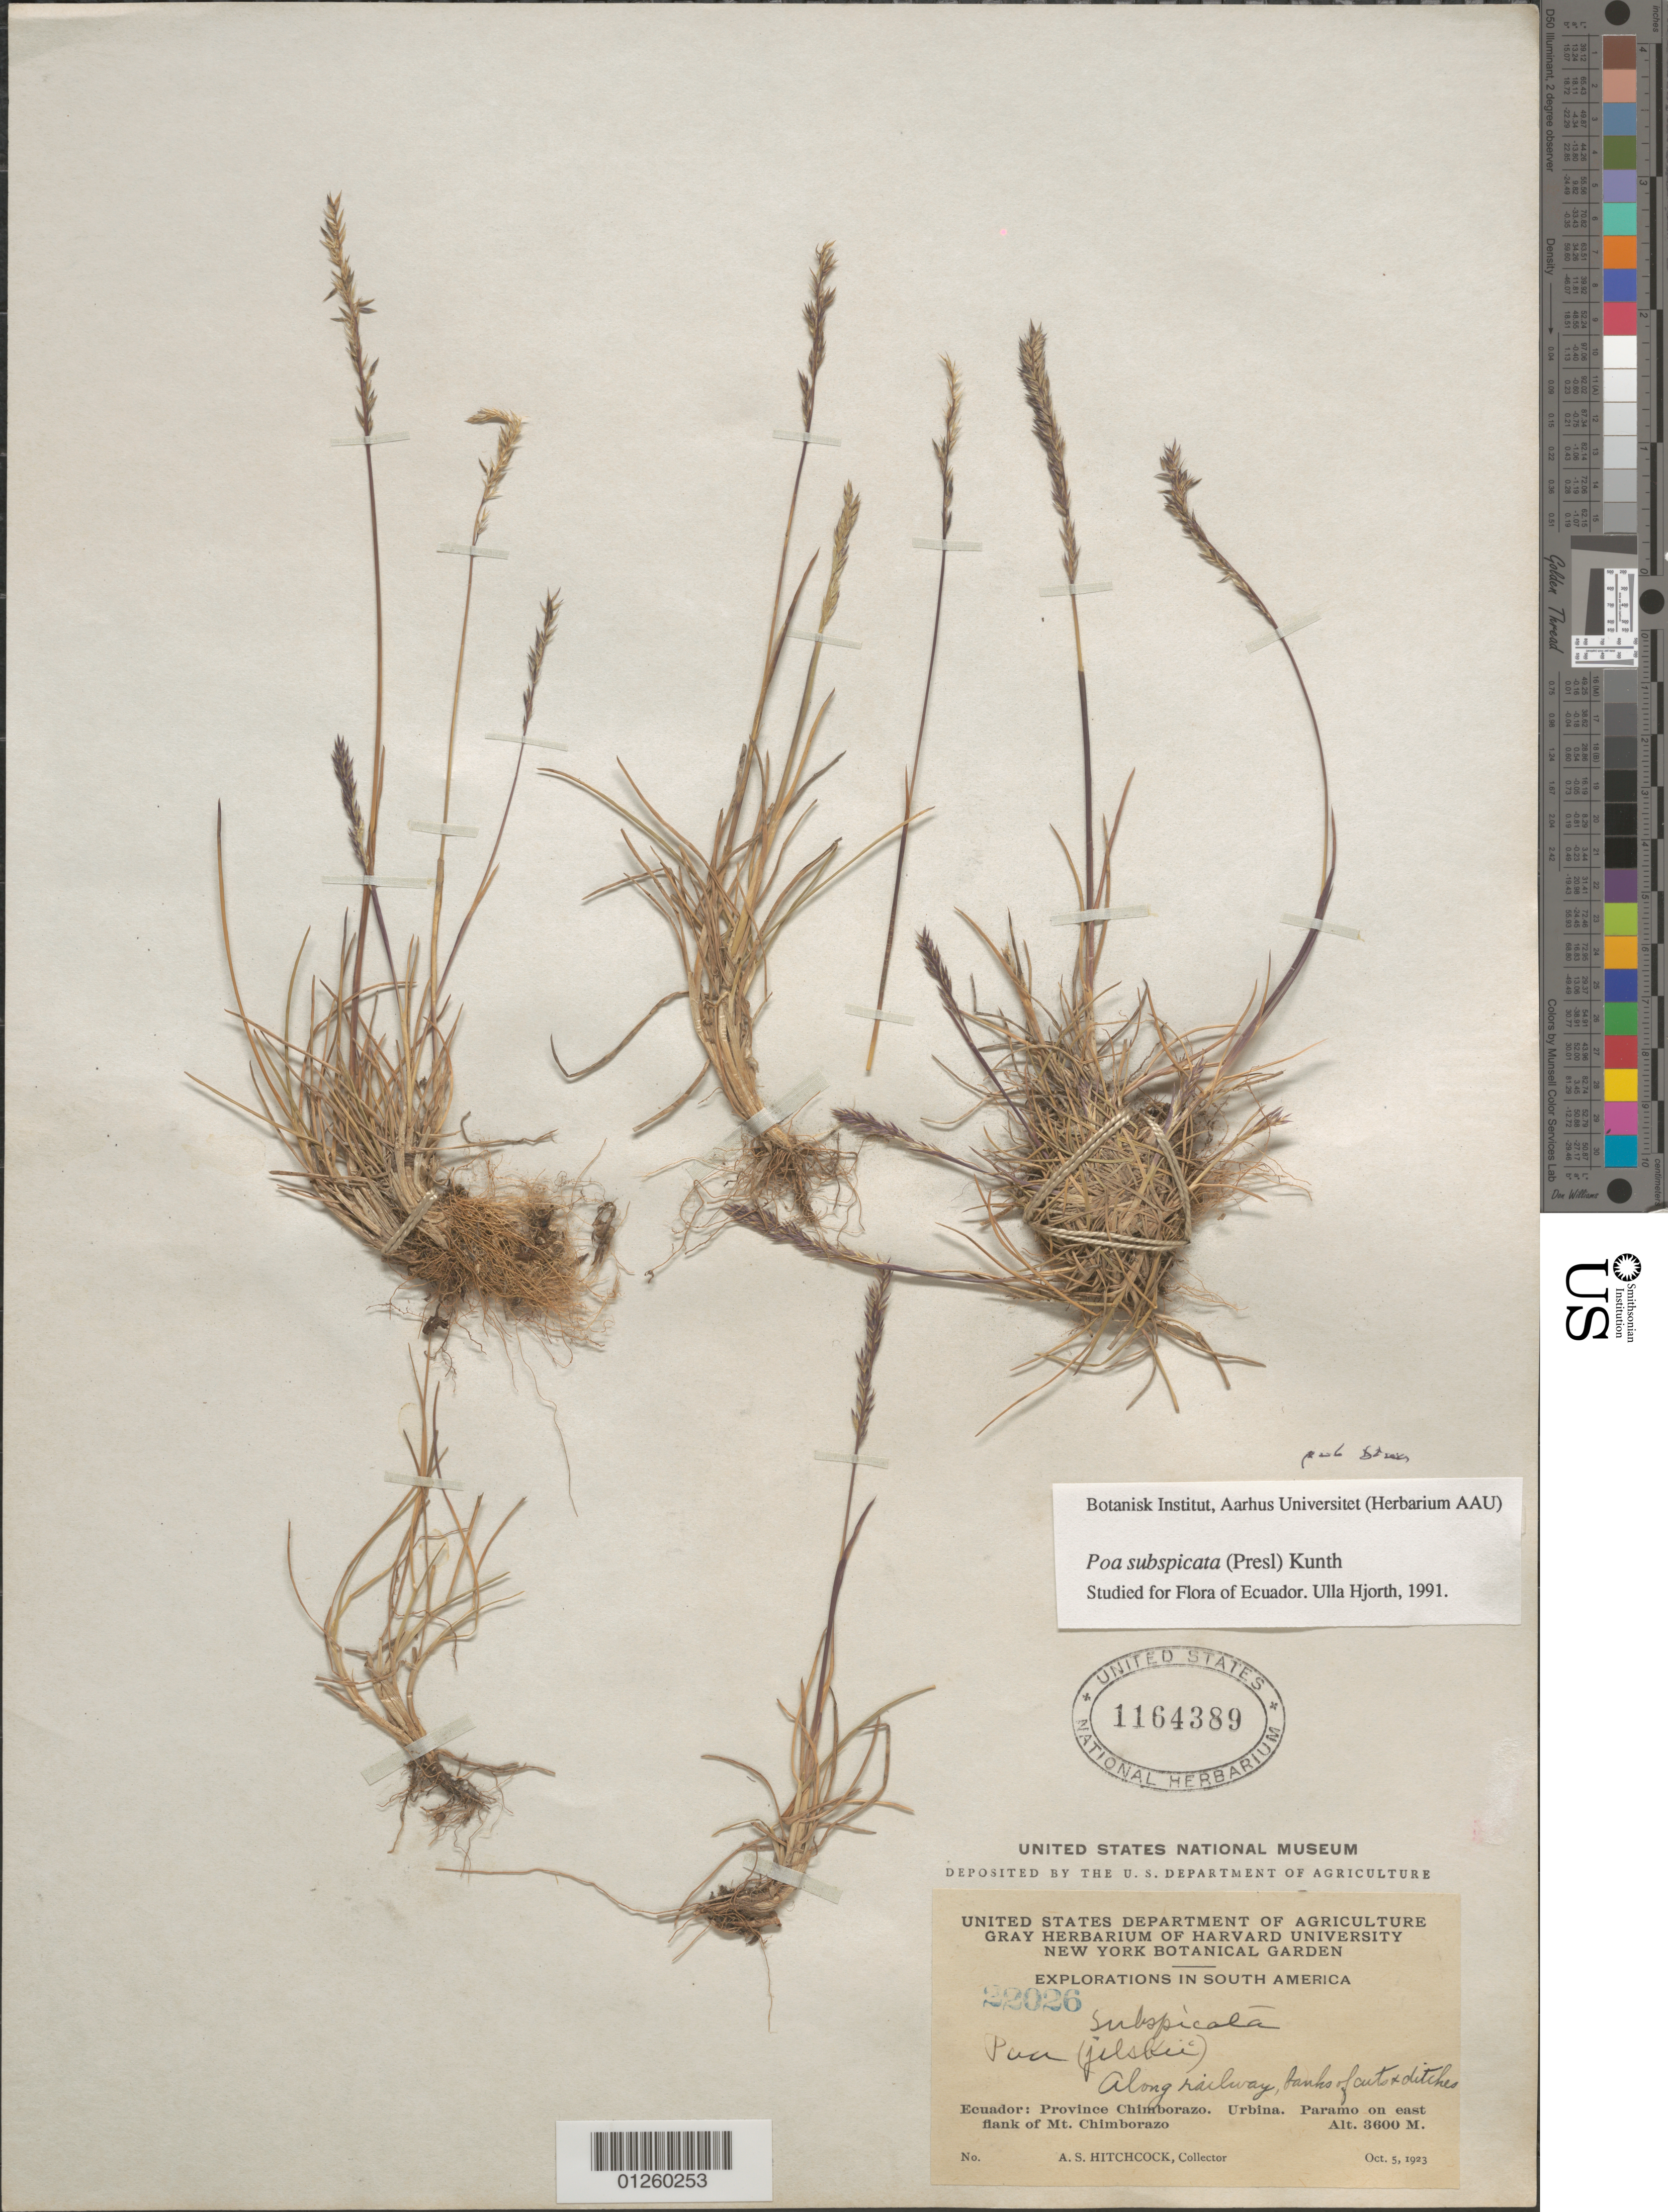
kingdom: Plantae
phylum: Tracheophyta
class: Liliopsida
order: Poales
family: Poaceae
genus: Poa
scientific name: Poa subspicata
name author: (J. Presl) Kunth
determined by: Soreng, Robert J., Research Associate (BOT), Smithsonian Institution - National Museum of Natural History (UNITED STATES)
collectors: A. S. Hitchcock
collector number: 22026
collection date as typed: Oct. 5, 1923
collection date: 1923-10-05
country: Ecuador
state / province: Chimborazo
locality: Urbina. Paramo on east flank of Mt. Chimborazo.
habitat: Along railways, banks of cuts x ditches.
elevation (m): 3600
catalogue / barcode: US 1164389